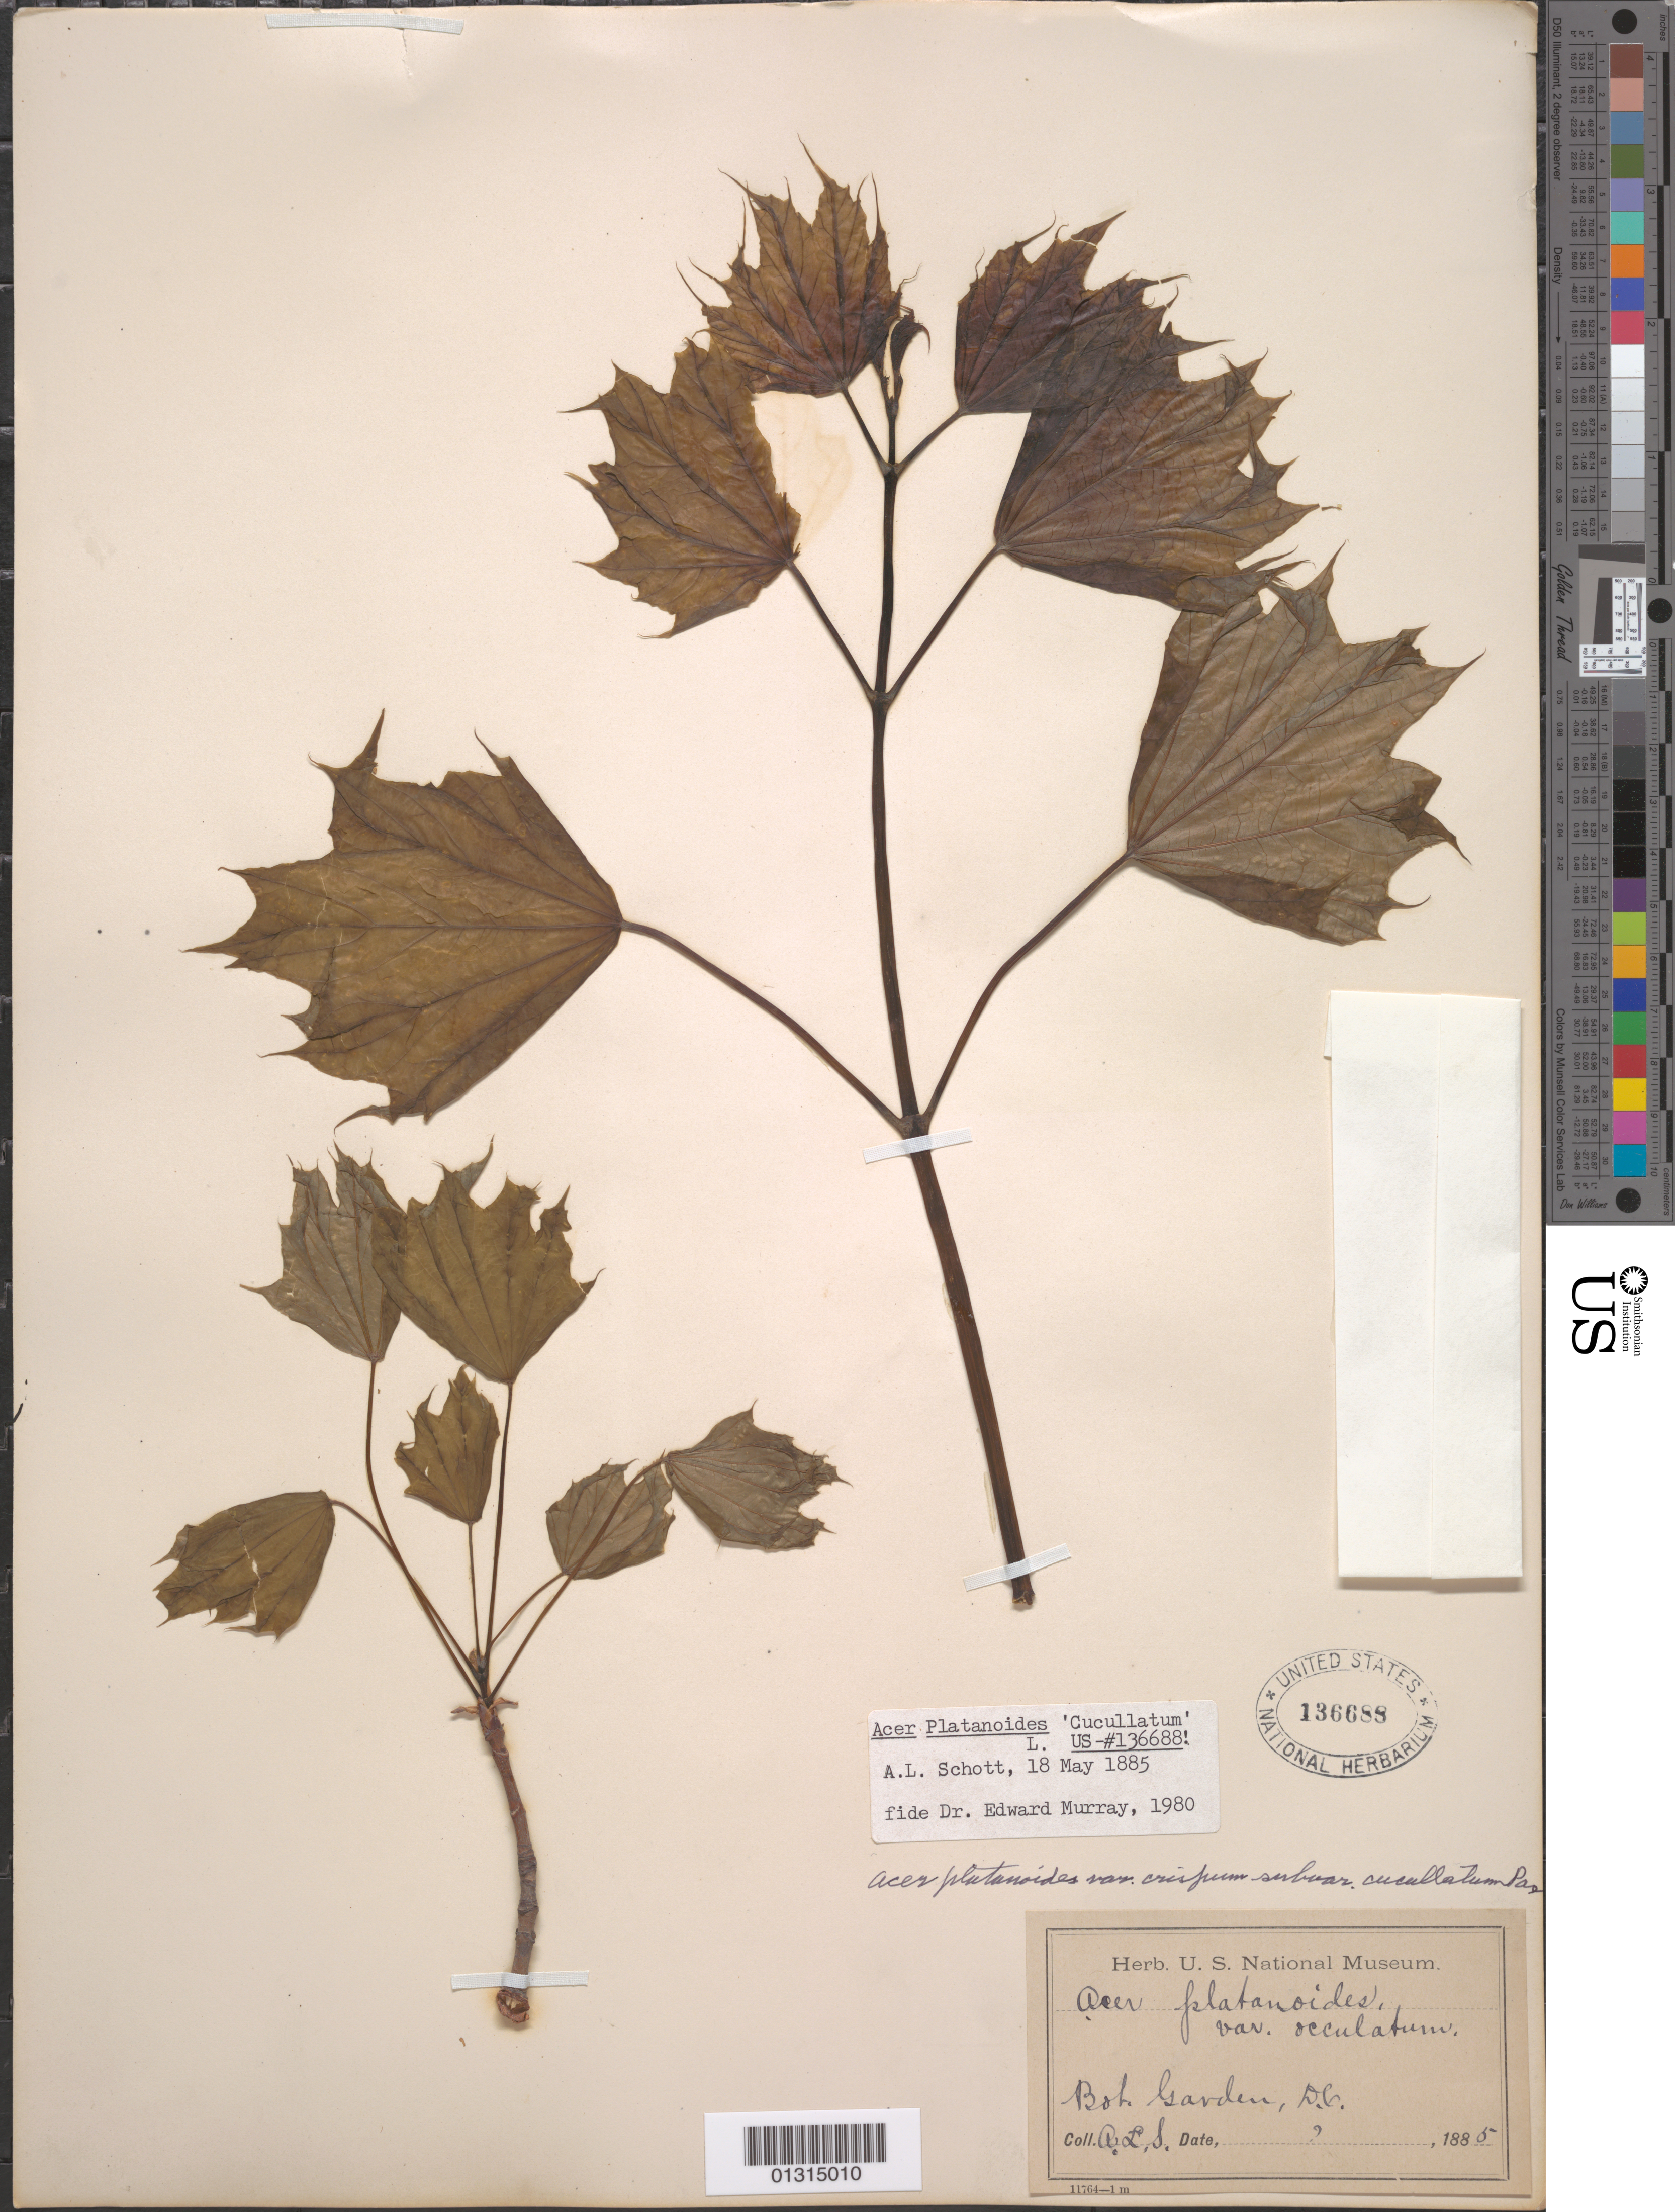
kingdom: Plantae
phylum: Tracheophyta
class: Magnoliopsida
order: Sapindales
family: Sapindaceae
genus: Acer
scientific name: Acer platanoides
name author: L.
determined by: Murray, Edward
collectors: A. L. Schott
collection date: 1885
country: United States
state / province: District of Columbia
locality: Botanic Garden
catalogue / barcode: US 136688